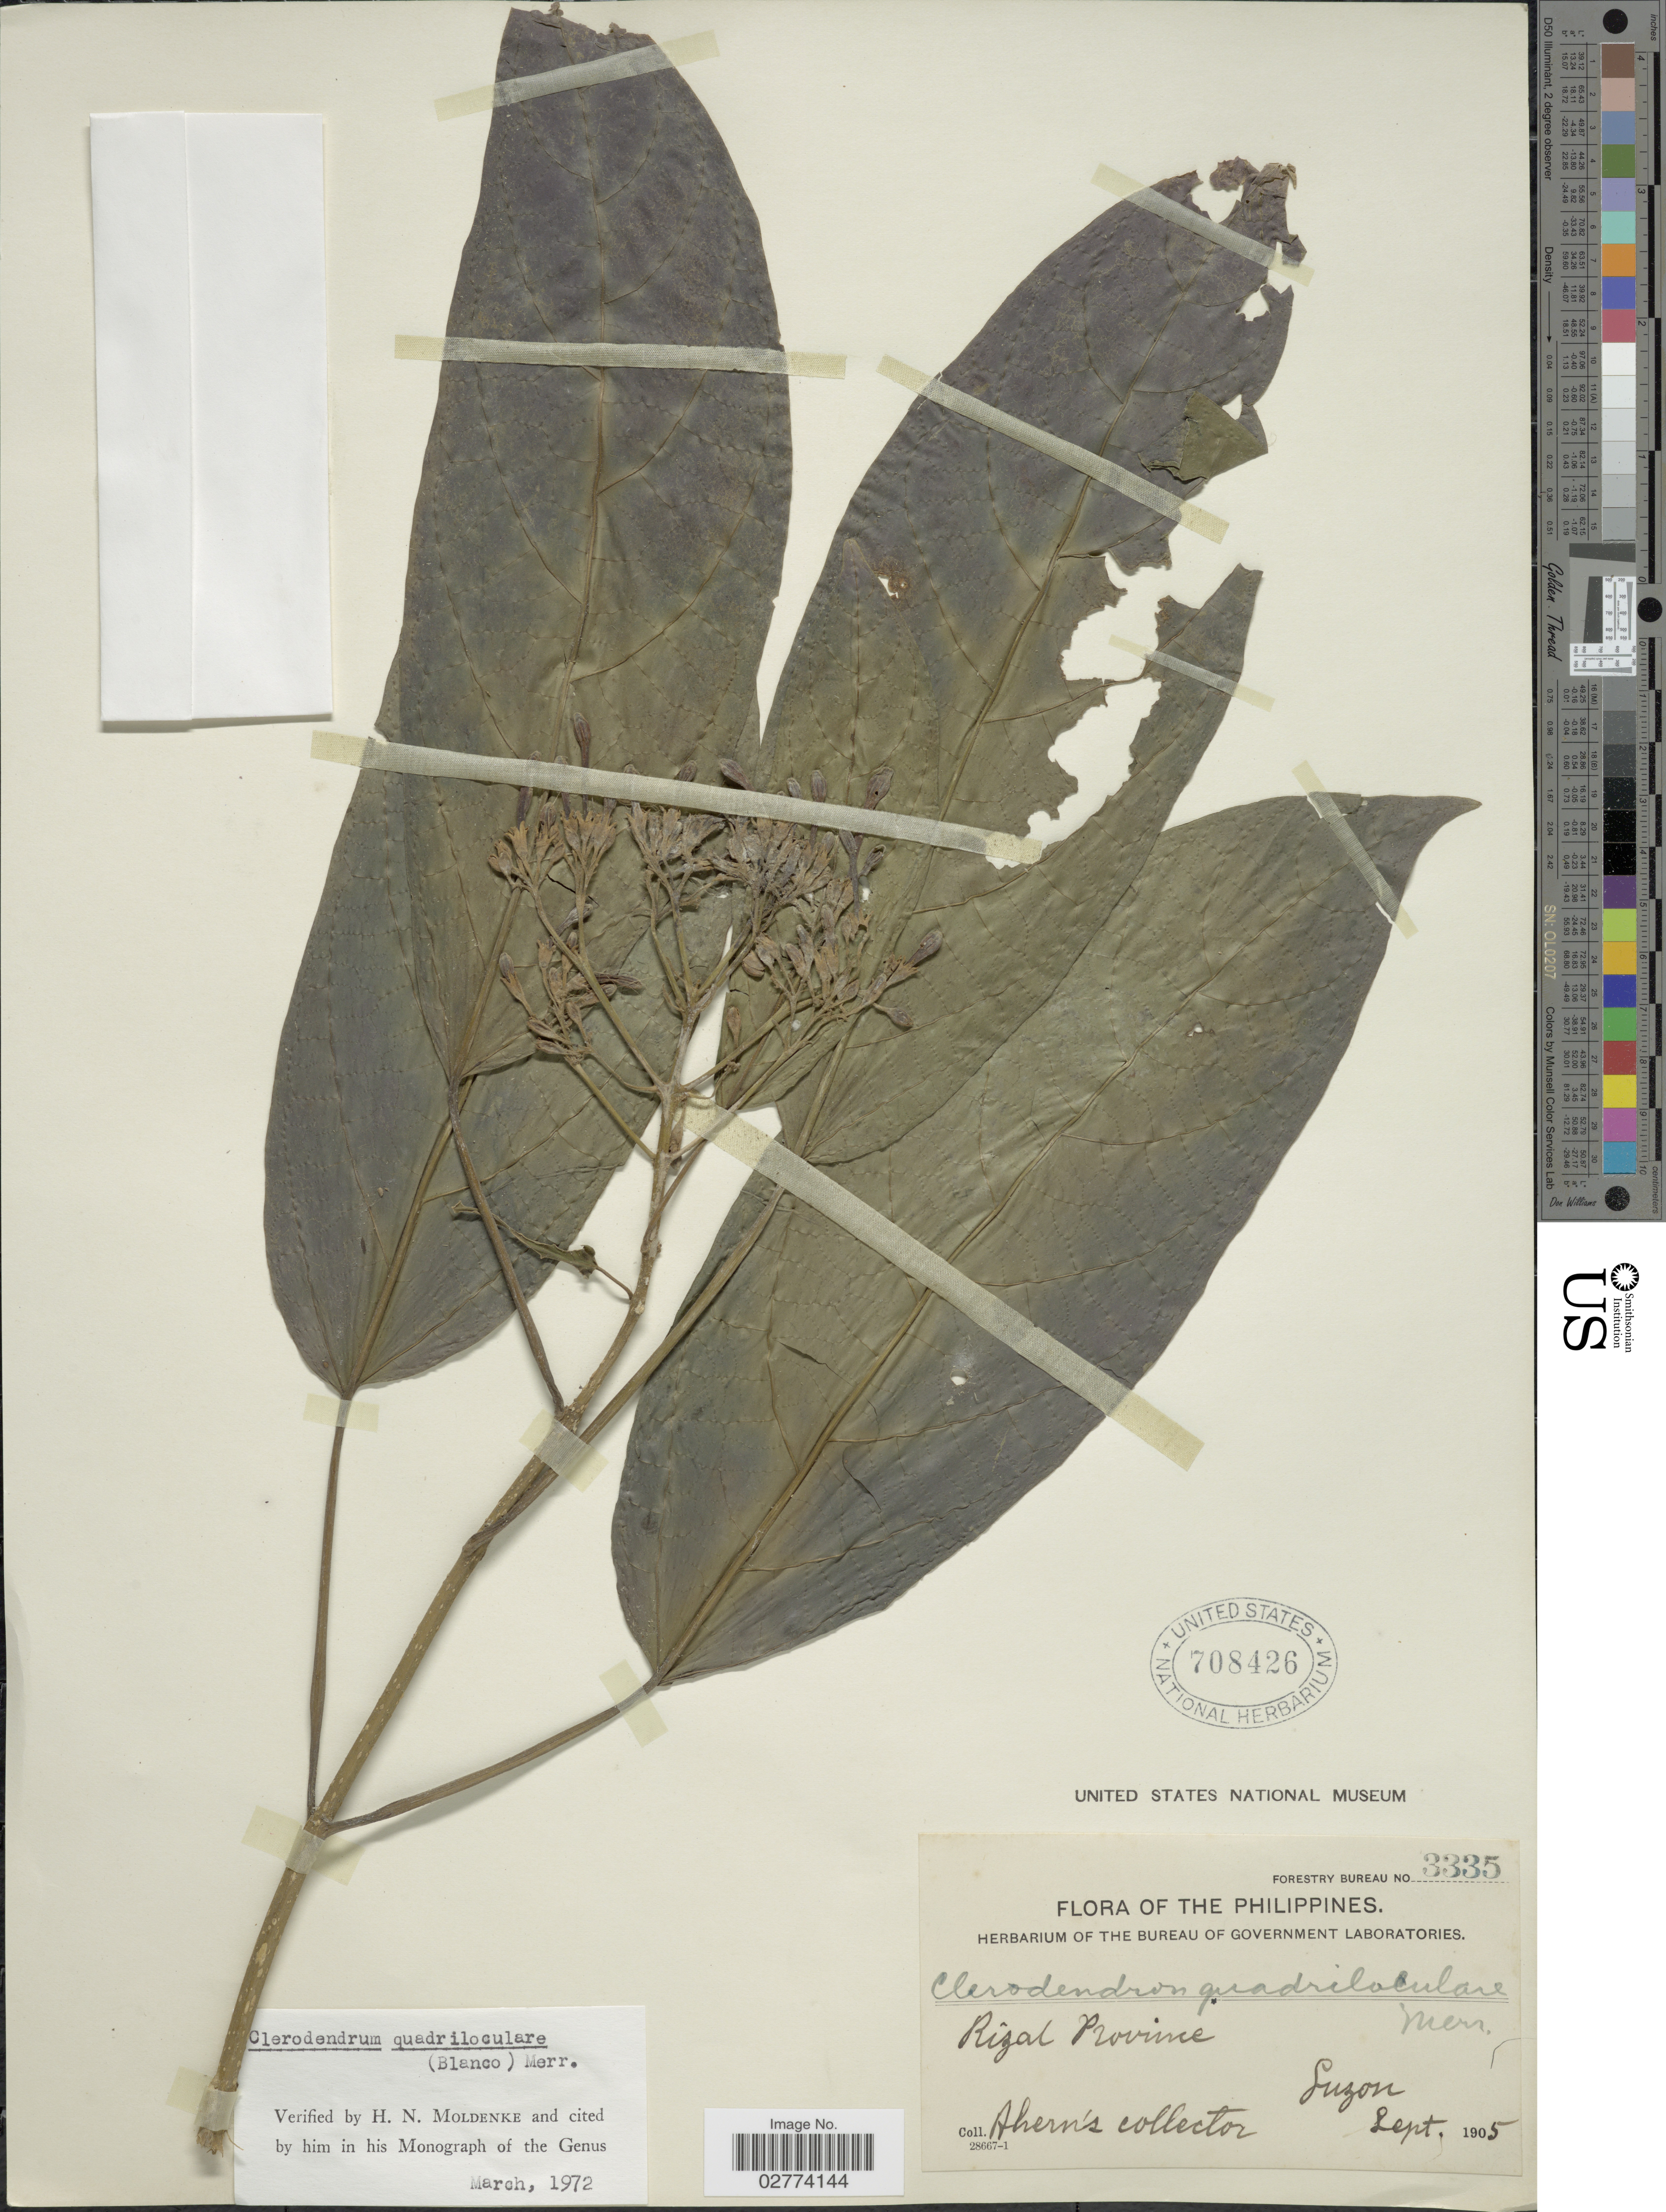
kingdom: Plantae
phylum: Tracheophyta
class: Magnoliopsida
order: Lamiales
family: Lamiaceae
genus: Clerodendrum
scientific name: Clerodendrum quadriloculare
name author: (Blanco) Merr.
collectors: Ahern's collector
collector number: Forestry Bureau 3335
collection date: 1905-09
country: Philippines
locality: Rizal Province, Luzon.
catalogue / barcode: US 708426